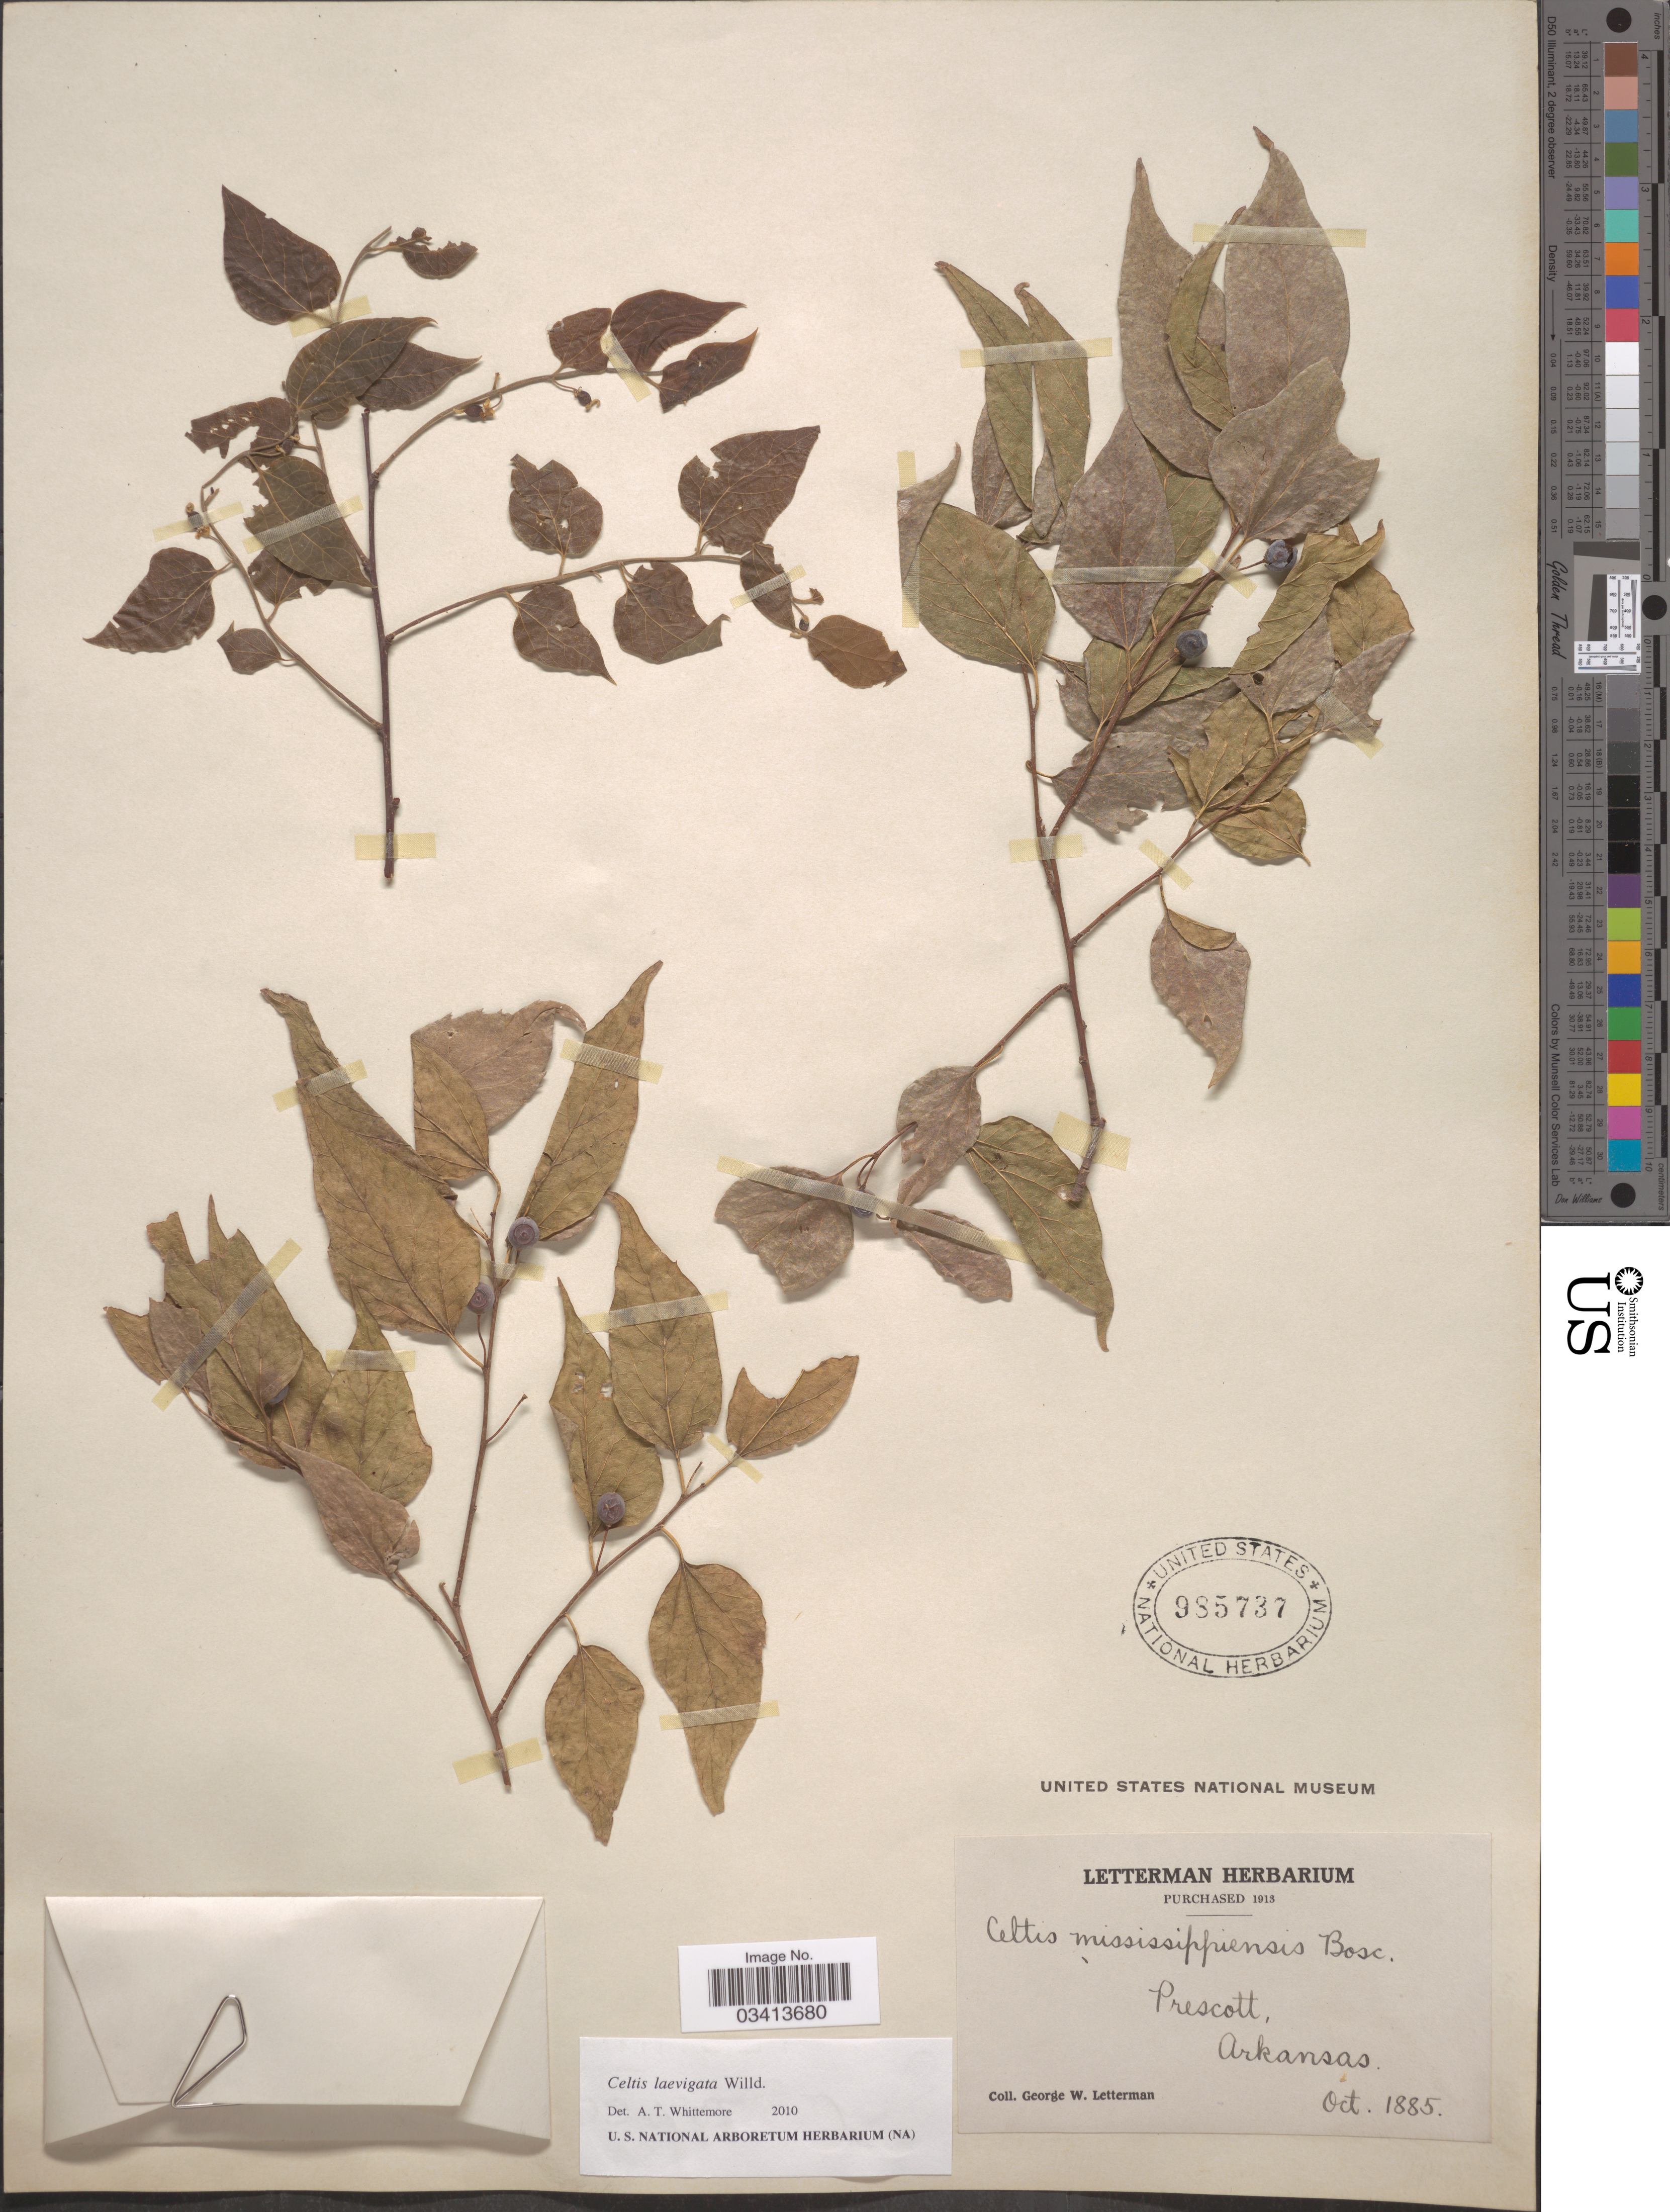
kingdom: Plantae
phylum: Tracheophyta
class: Magnoliopsida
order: Rosales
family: Cannabaceae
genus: Celtis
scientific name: Celtis laevigata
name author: Willd.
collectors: G. W. Letterman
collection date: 1885-10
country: United States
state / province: Arkansas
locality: Prescott.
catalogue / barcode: US 985737